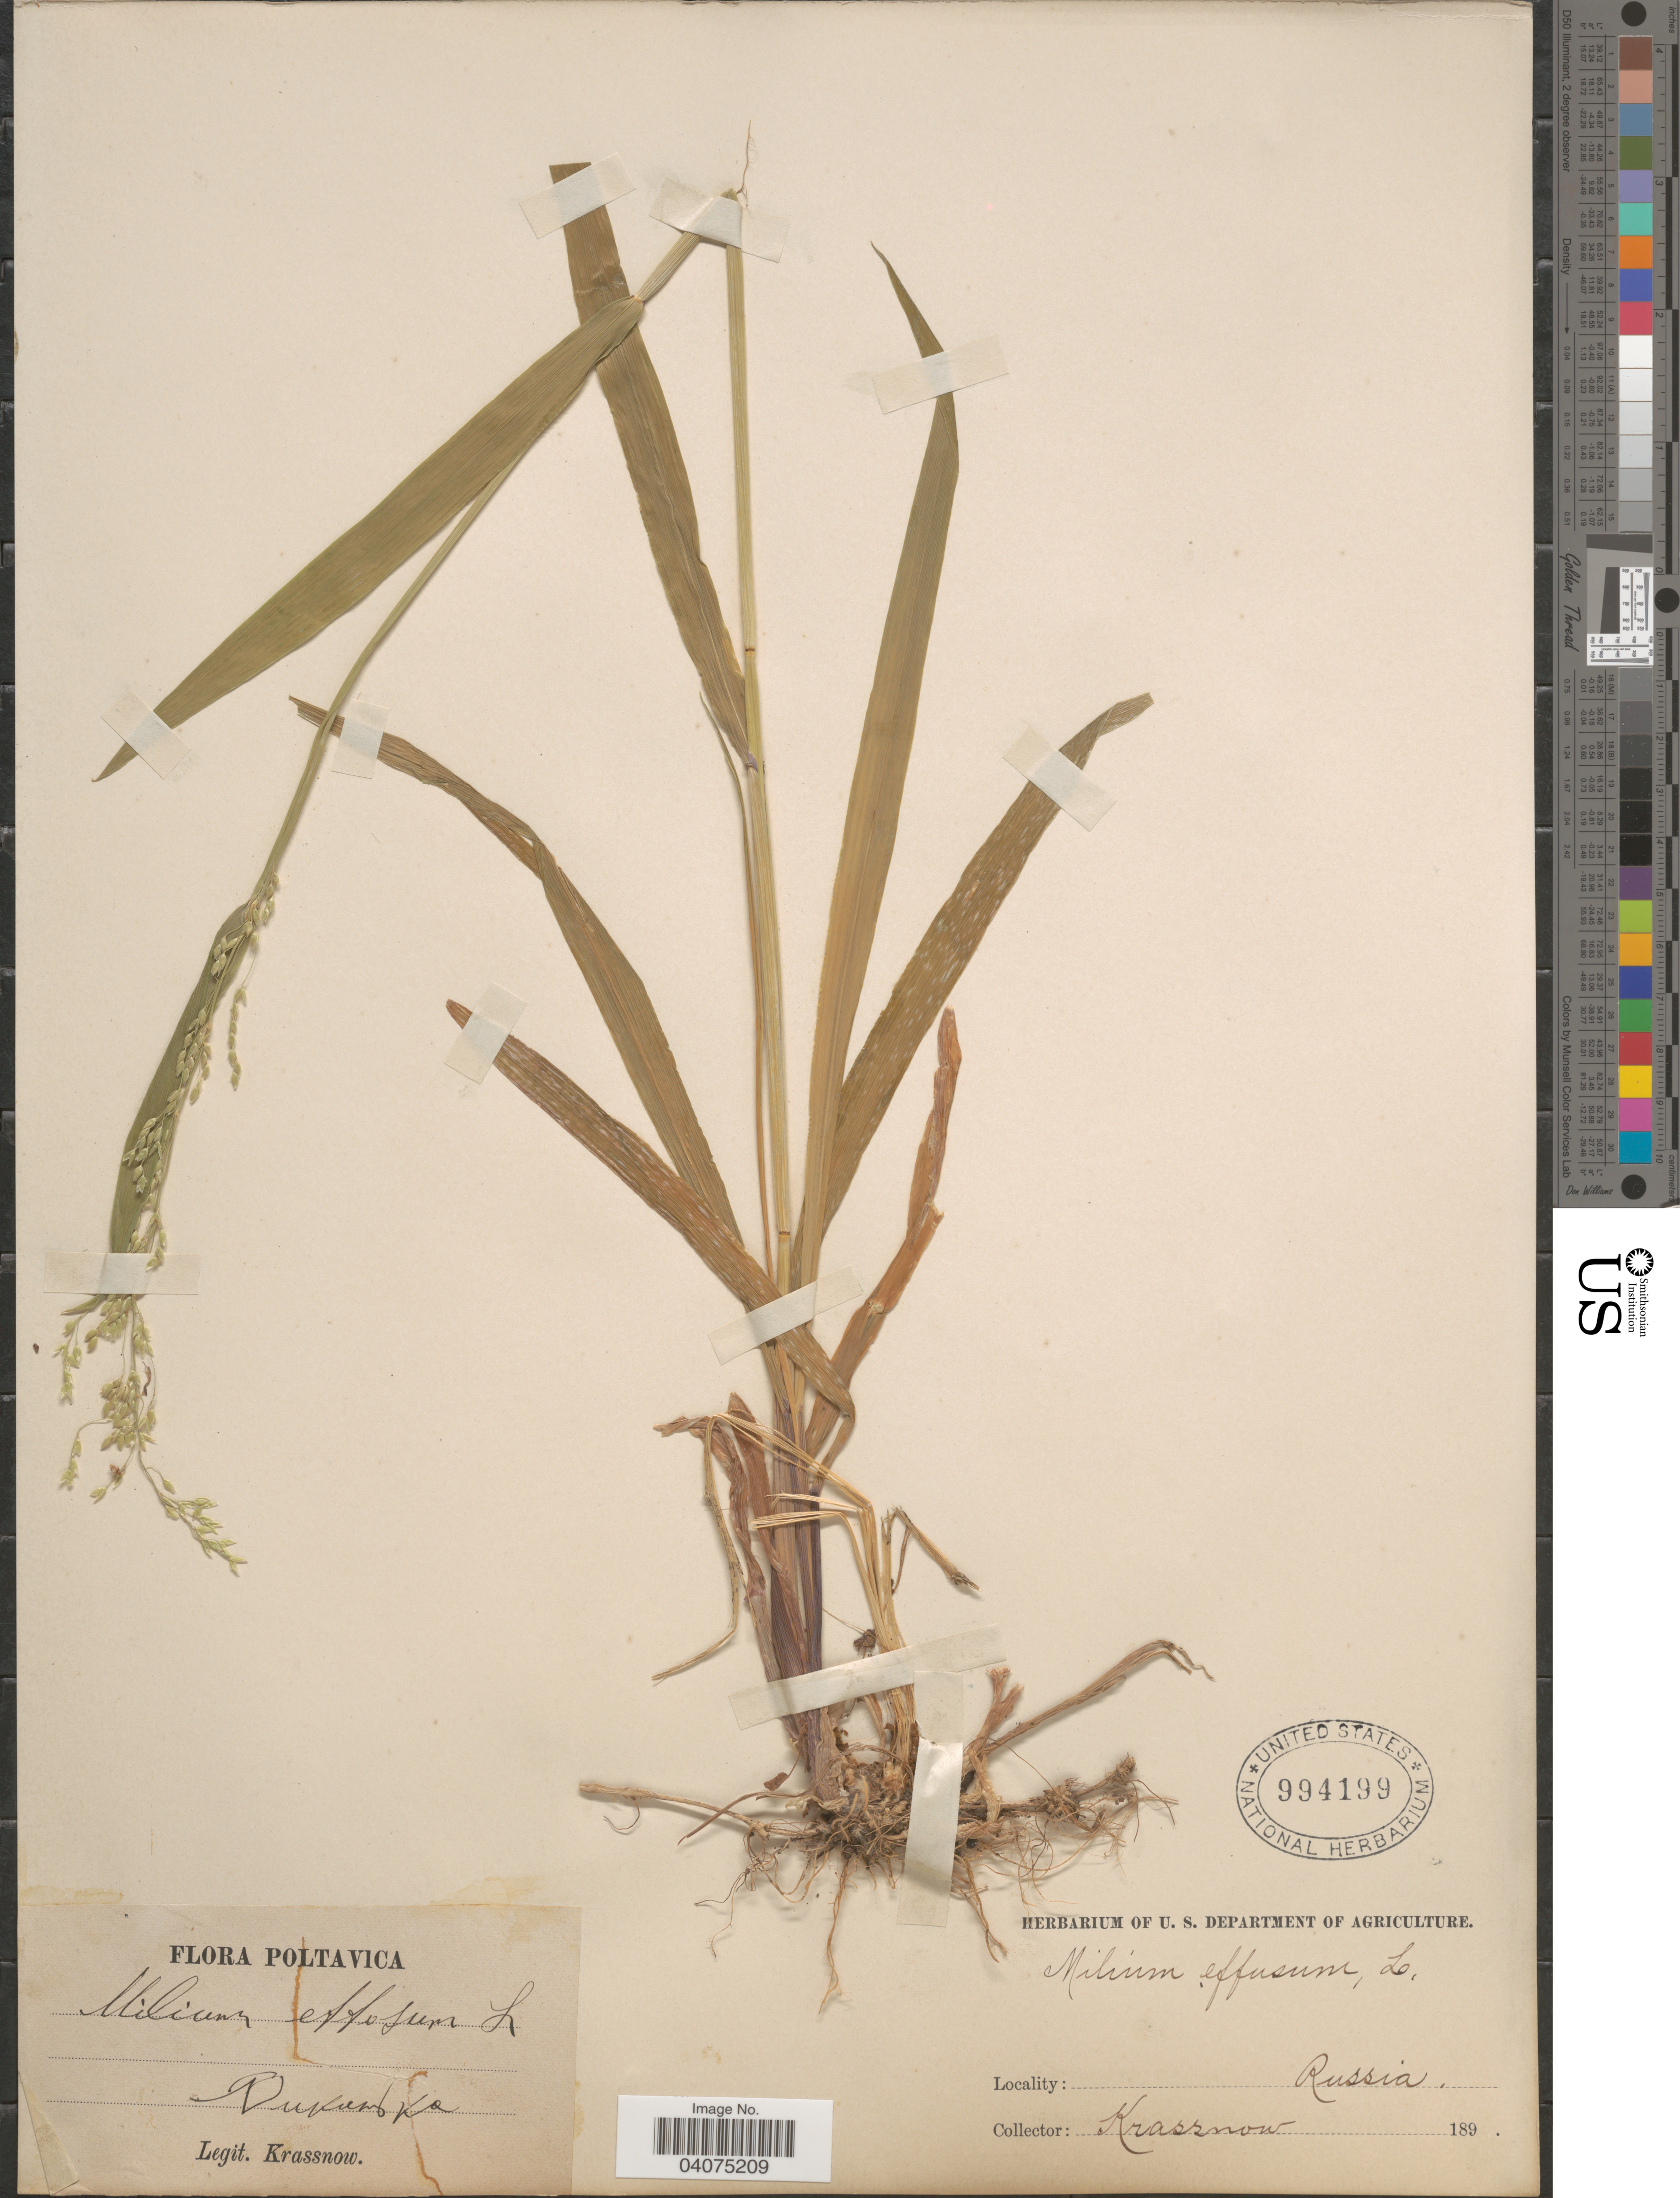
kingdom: Plantae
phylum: Tracheophyta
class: Liliopsida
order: Poales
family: Poaceae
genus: Milium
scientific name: Milium effusum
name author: L.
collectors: -. Krassnow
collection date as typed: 189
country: Ukraine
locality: Poltavica.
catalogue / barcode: US 994199